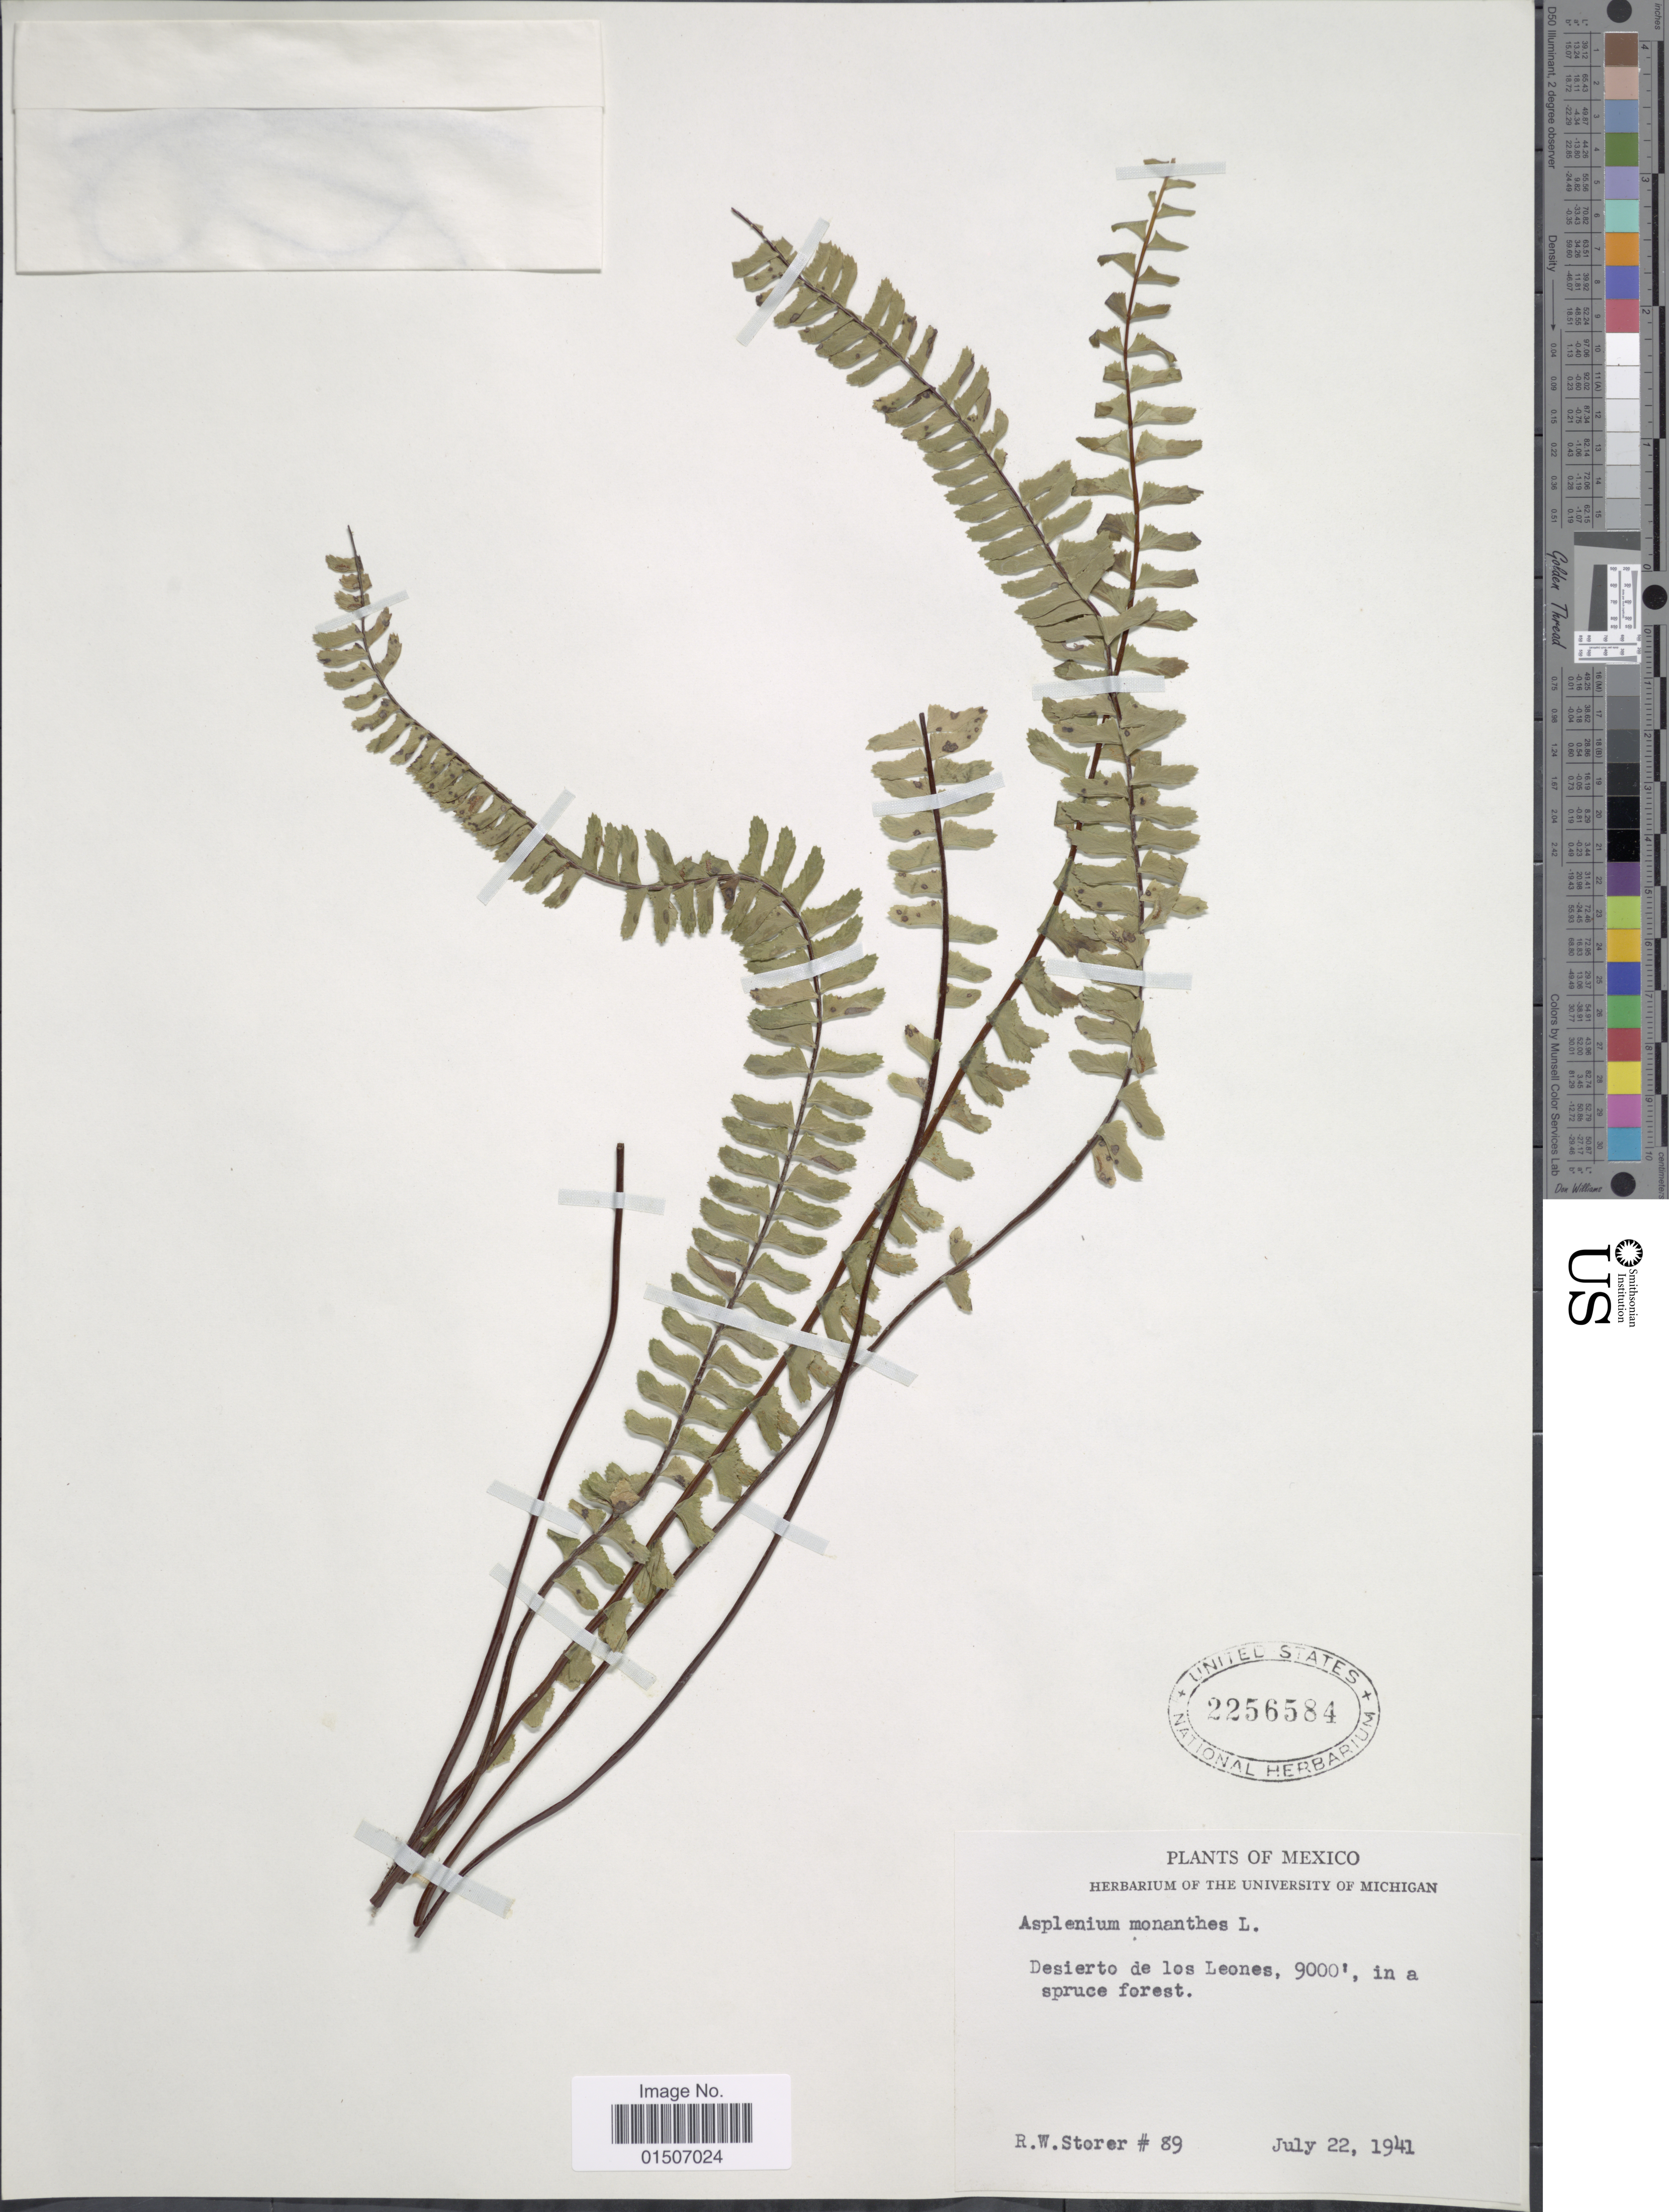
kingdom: Plantae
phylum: Tracheophyta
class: Polypodiopsida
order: Polypodiales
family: Aspleniaceae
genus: Asplenium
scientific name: Asplenium monanthes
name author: L.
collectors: R. Storer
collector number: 89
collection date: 1941-07-22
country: Mexico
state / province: México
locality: Desierto de los Leones, in spruce forest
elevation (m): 2743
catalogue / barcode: US 2256584